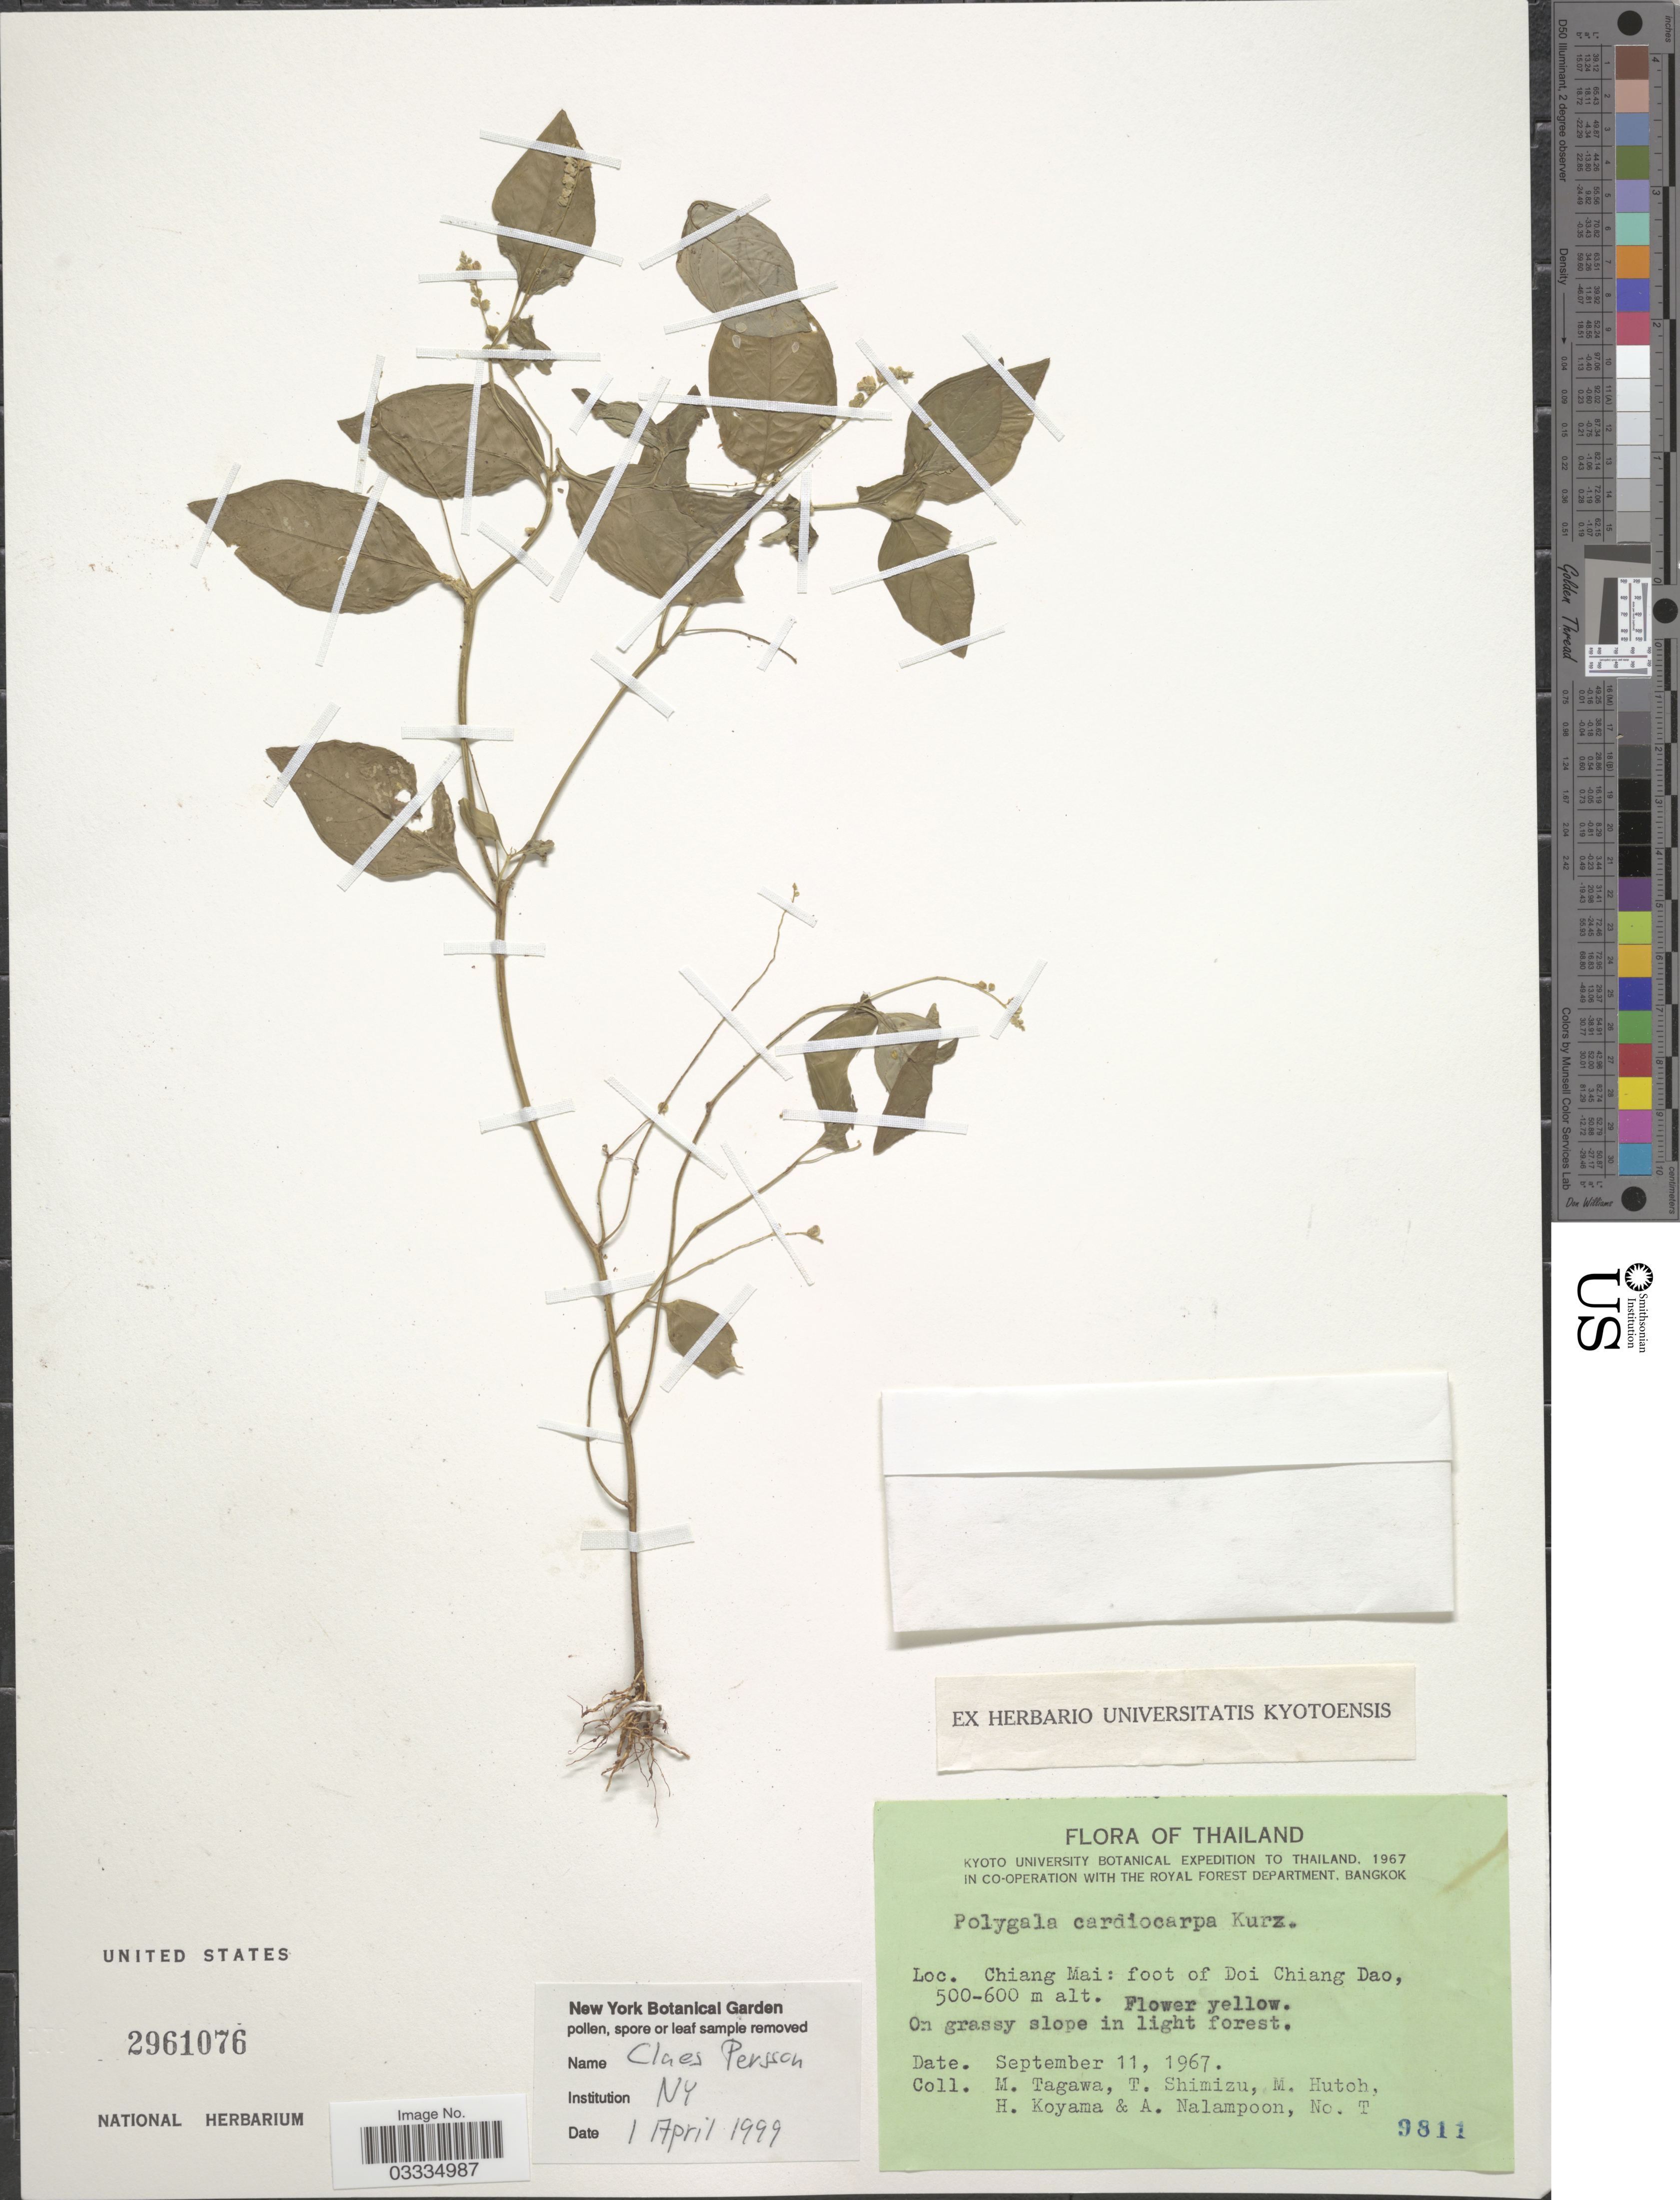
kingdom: Plantae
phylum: Tracheophyta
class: Magnoliopsida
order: Fabales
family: Polygalaceae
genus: Polygala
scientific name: Polygala cardiocarpa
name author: Kurz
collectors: M. Tagawa, T. Shimizu, M. Hutch, H. Koyama & A. Nalampoon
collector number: T.9811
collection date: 1967-09-11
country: Thailand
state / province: Chiang Mai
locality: Foot of Doi Chiang Dao.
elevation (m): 500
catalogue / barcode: US 2961076